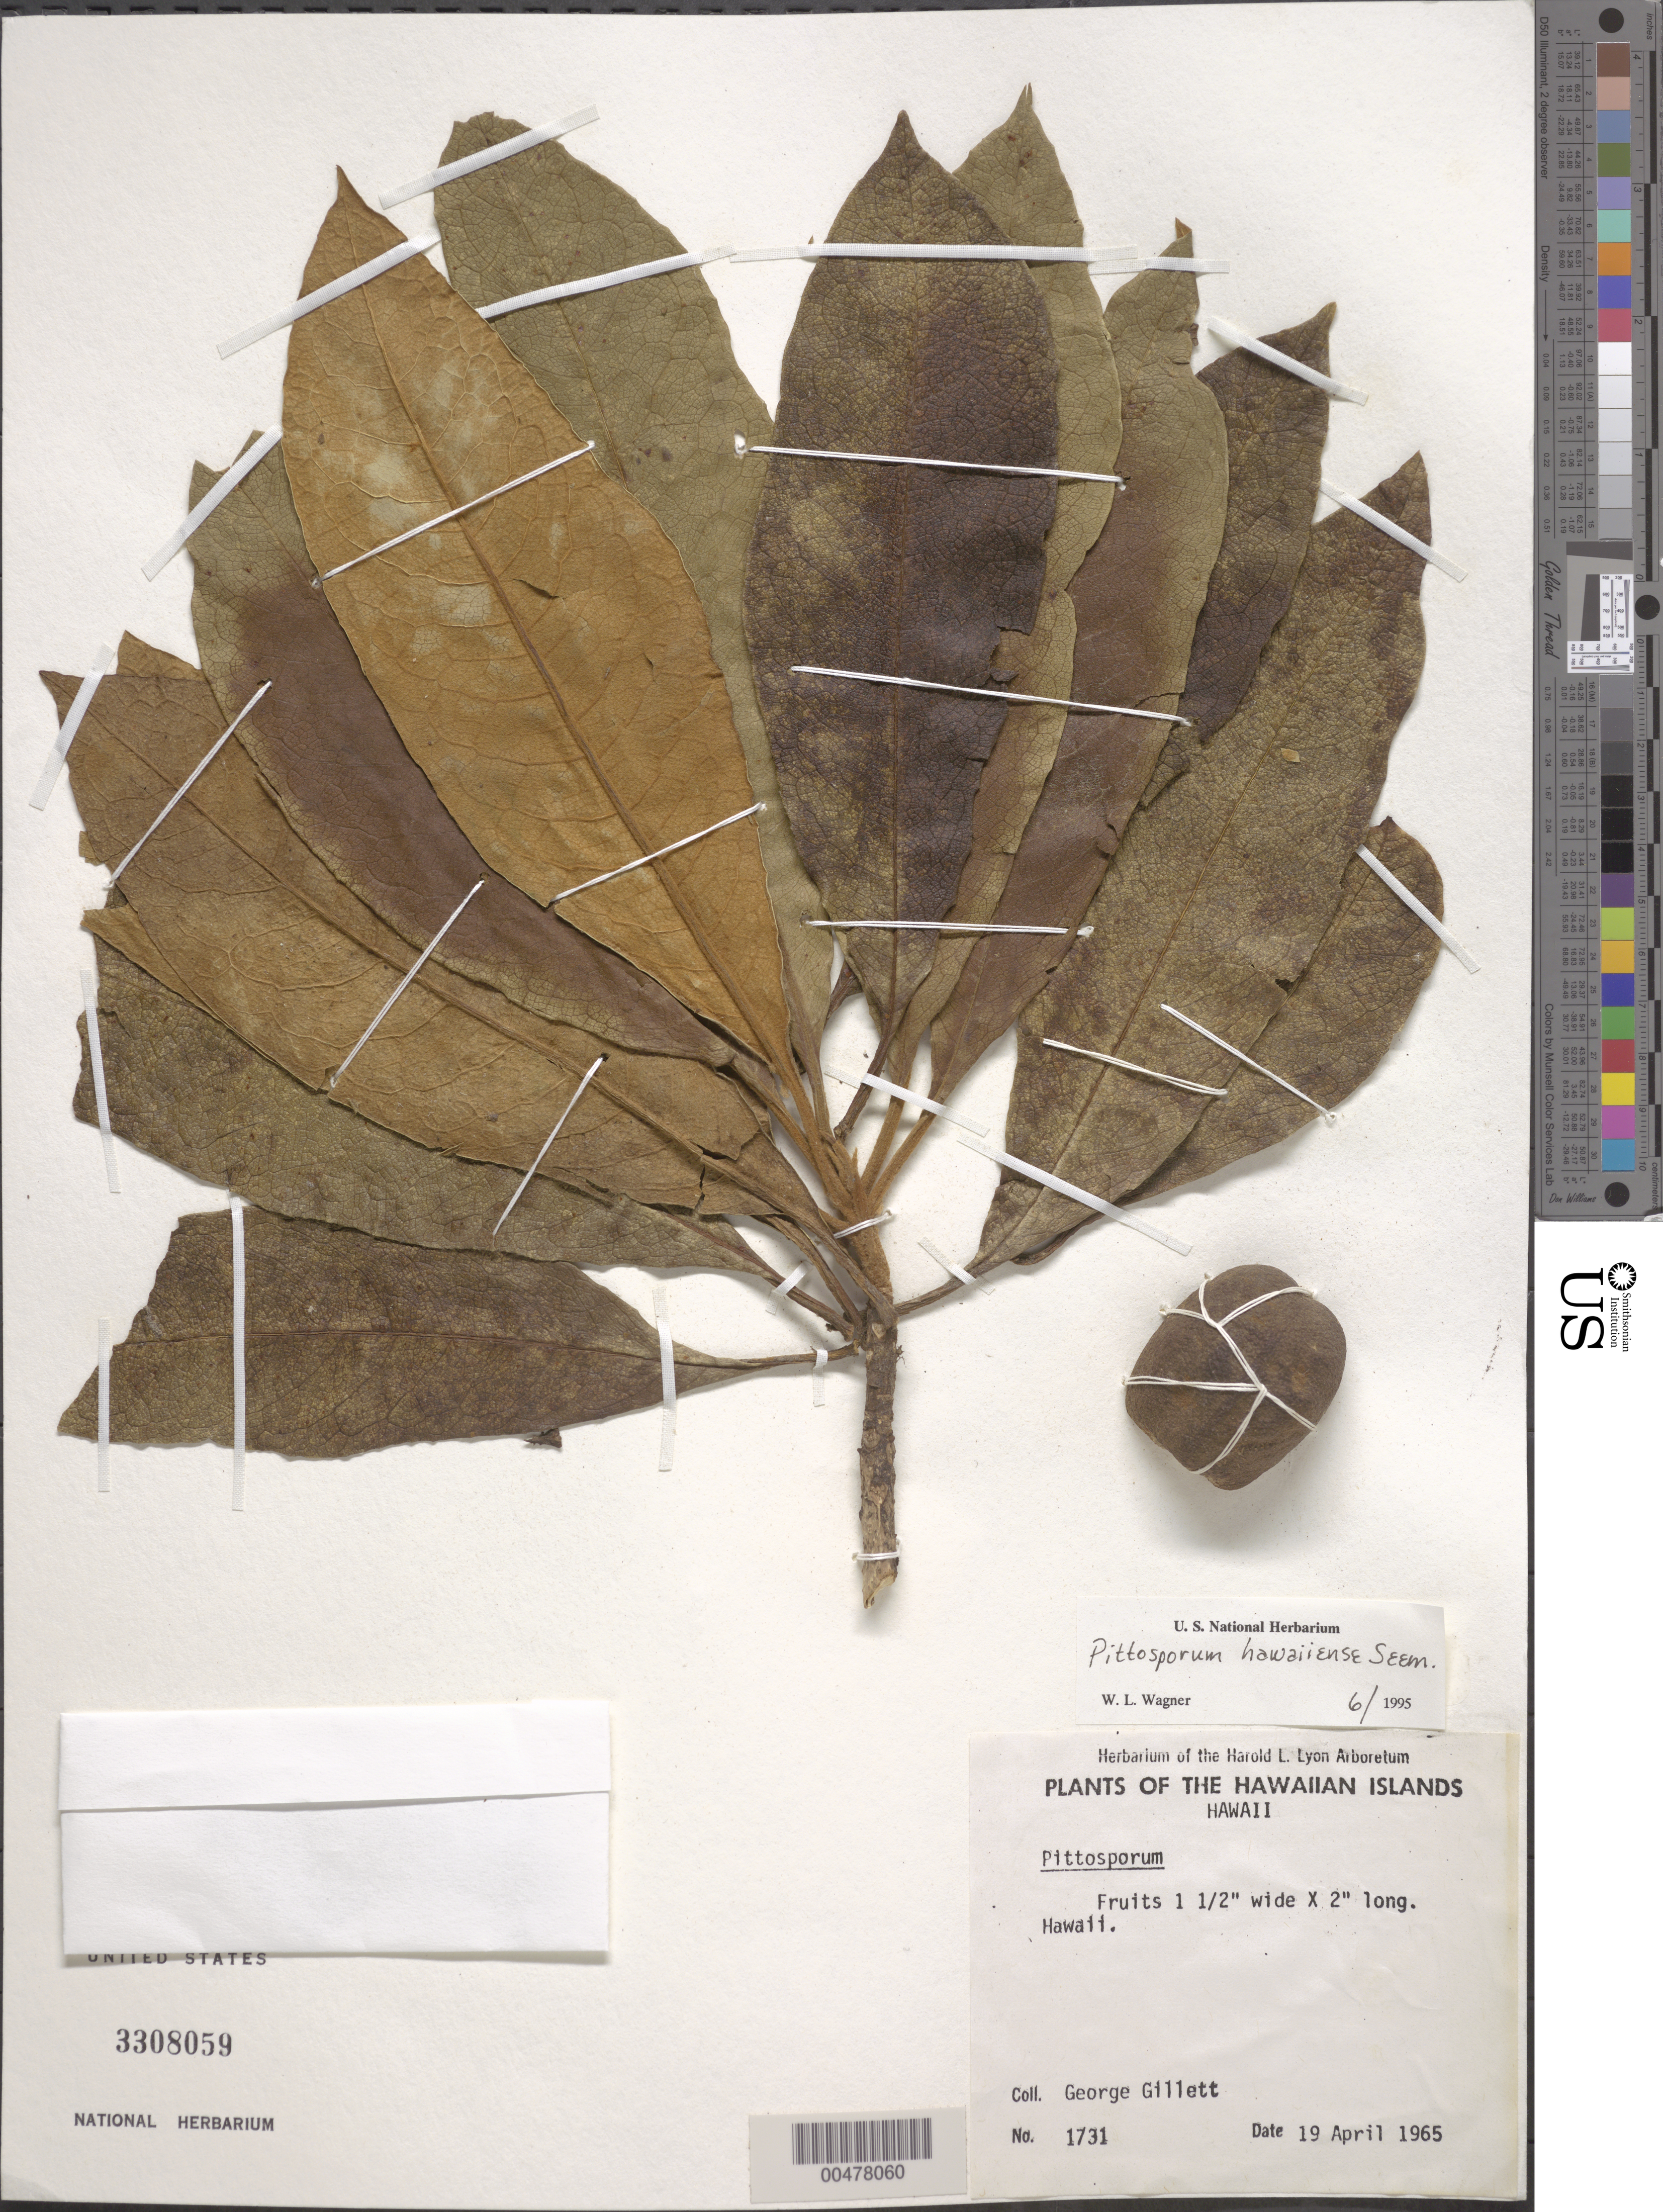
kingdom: Plantae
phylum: Tracheophyta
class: Magnoliopsida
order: Apiales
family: Pittosporaceae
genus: Pittosporum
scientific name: Pittosporum hawaiiense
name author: Hillebr.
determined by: Wagner, W. L., (BOT), Smithsonian Institution - National Museum of Natural History (UNITED STATES)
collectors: G. Gillett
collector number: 1731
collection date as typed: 19 Apr 1965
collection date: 1965-04-19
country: United States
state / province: Hawaii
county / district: Hawaii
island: Hawaii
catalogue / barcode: US 3308059